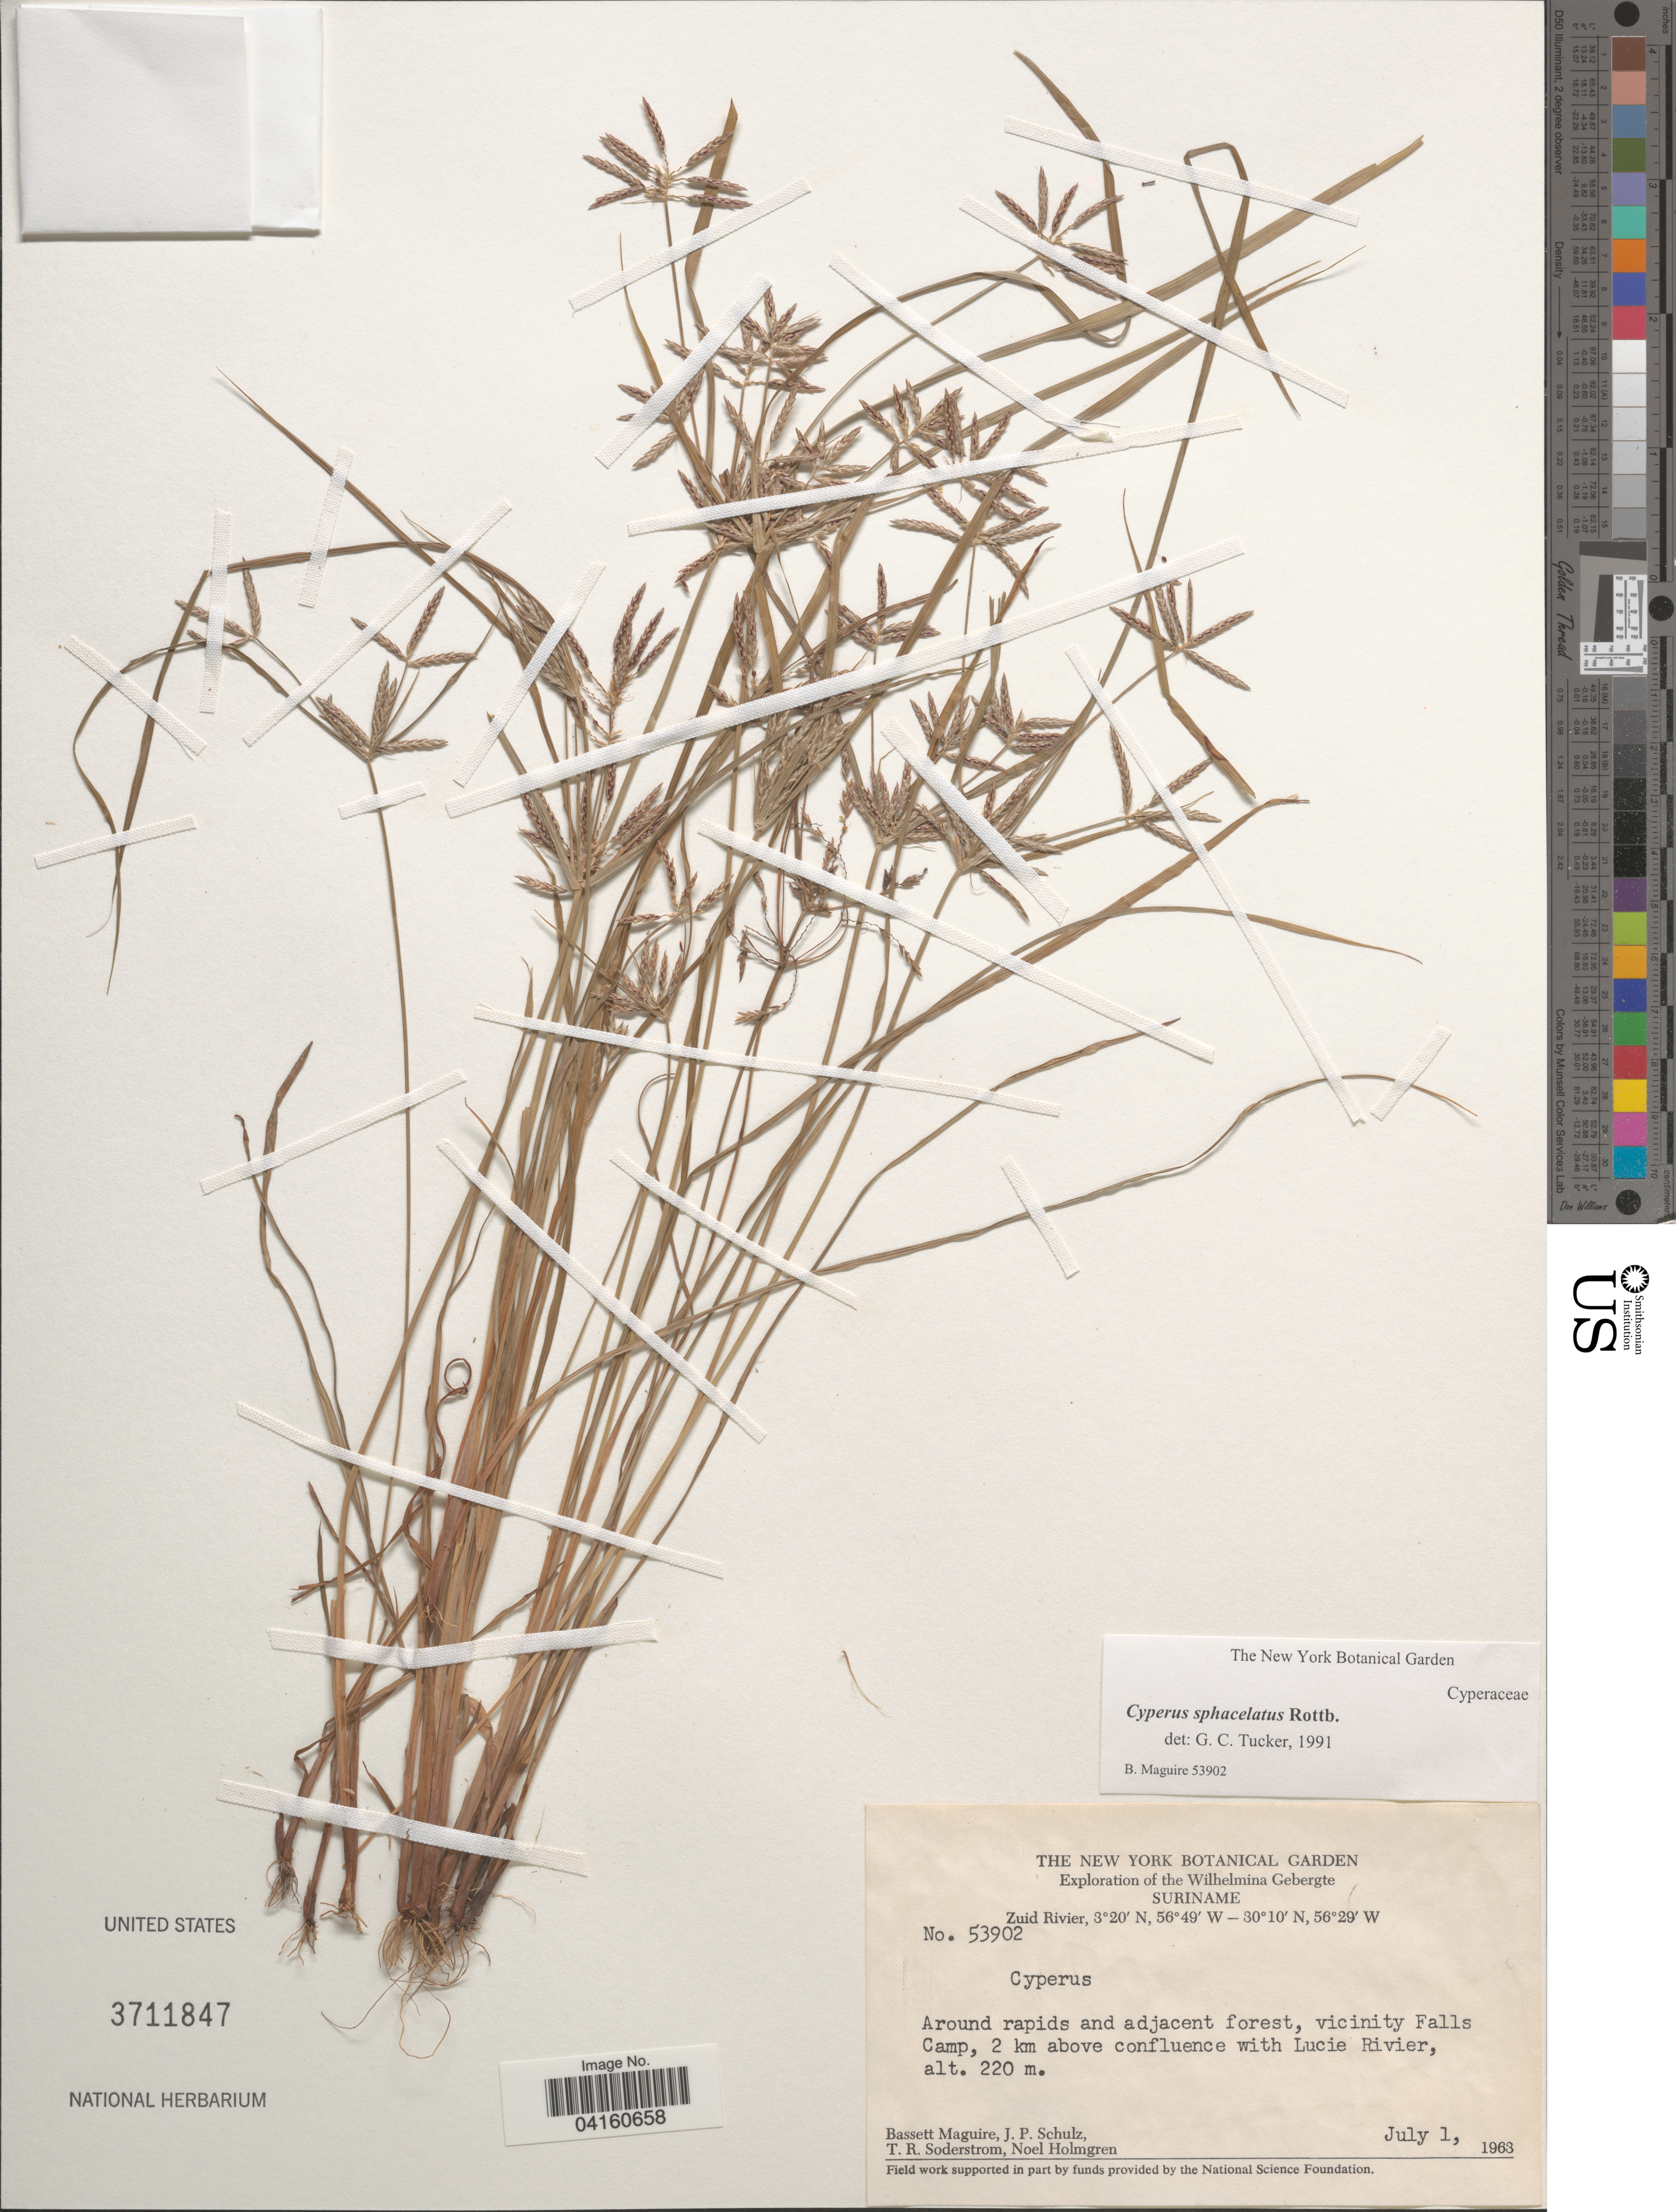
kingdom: Plantae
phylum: Tracheophyta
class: Liliopsida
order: Poales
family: Cyperaceae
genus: Cyperus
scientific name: Cyperus sphacelatus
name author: Rottb.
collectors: B. Maguire, J. P. Schulz, T. R. Soderstrom & N. H. Holmgren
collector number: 53902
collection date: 1963-07-01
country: Suriname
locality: Exploration of the Wilhelmina Gebergte. Zuid Rivier. Vicinity Falls Camp, 2 km above confluence with Lucie River.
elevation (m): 220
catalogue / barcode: US 3711847